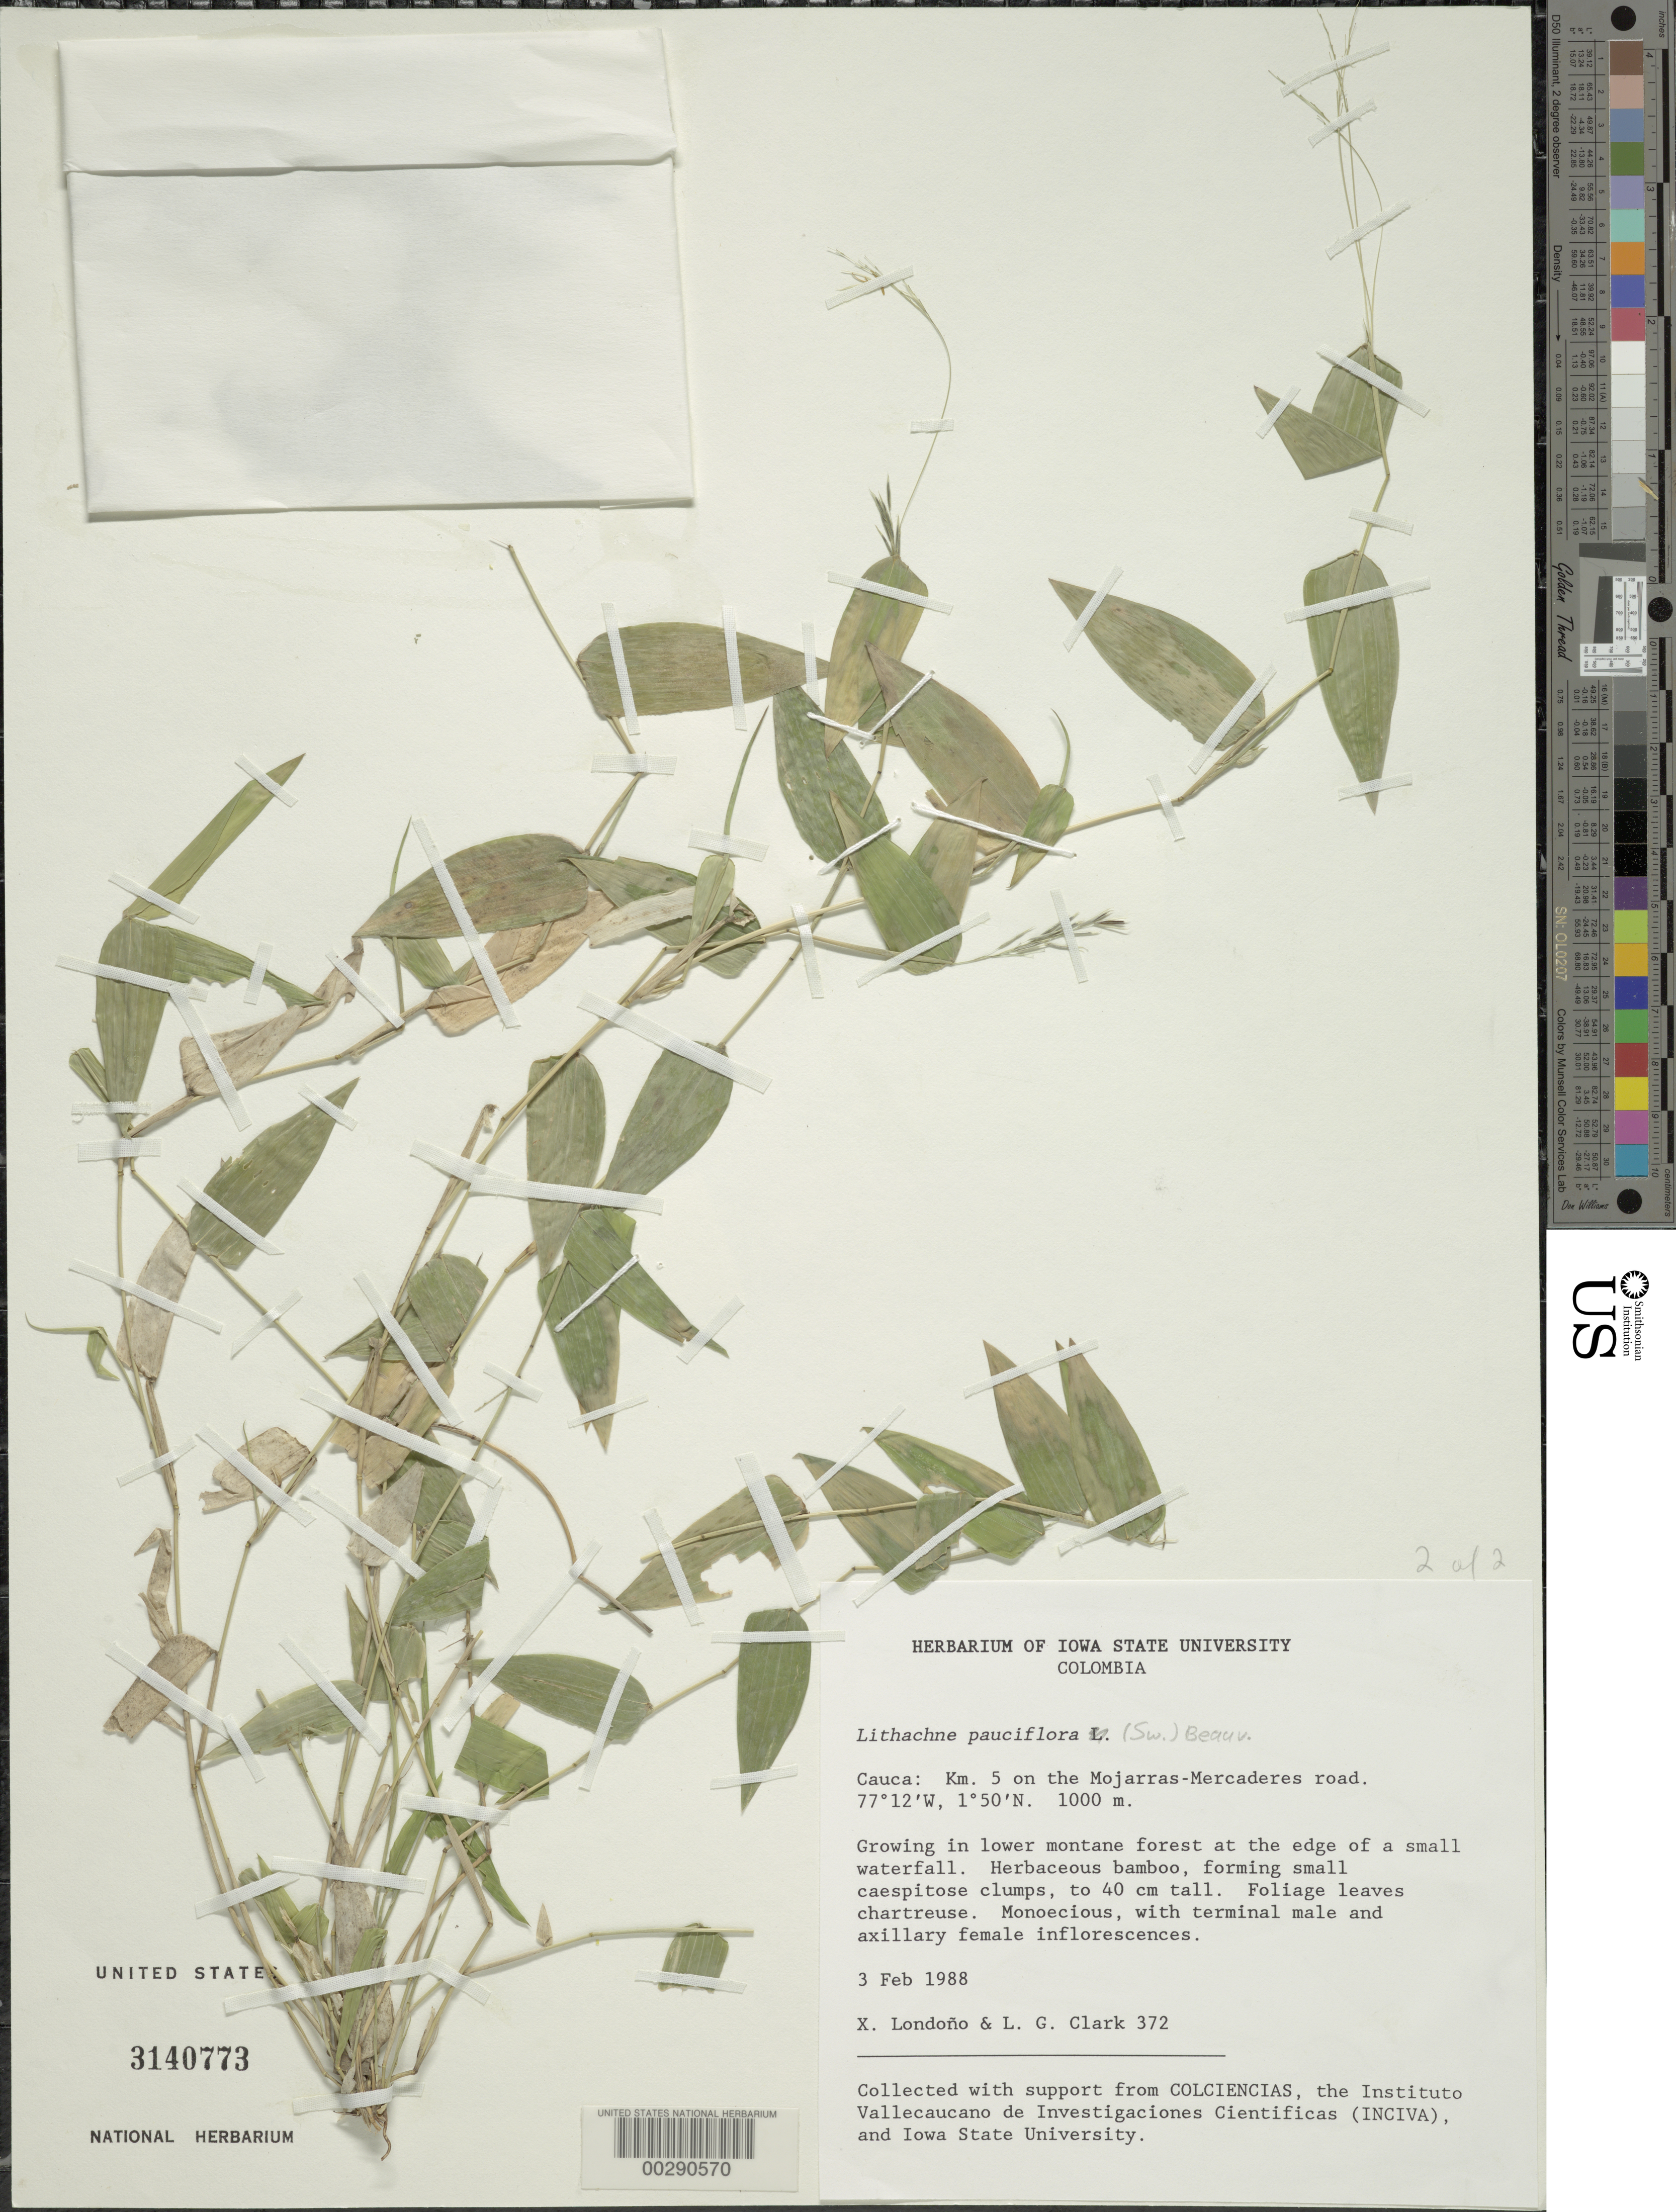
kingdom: Plantae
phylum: Tracheophyta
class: Liliopsida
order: Poales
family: Poaceae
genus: Lithachne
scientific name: Lithachne pauciflora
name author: (Sw.) P. Beauv.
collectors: X. Londoño & L. G. Clark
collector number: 372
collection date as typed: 03 Feb 1988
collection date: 1988-02-03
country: Colombia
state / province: Cauca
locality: Km 5 on the Mojarras-Mercaderes road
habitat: Lower montane forest at the edge of a small waterfall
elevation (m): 1000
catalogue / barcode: US 3140773